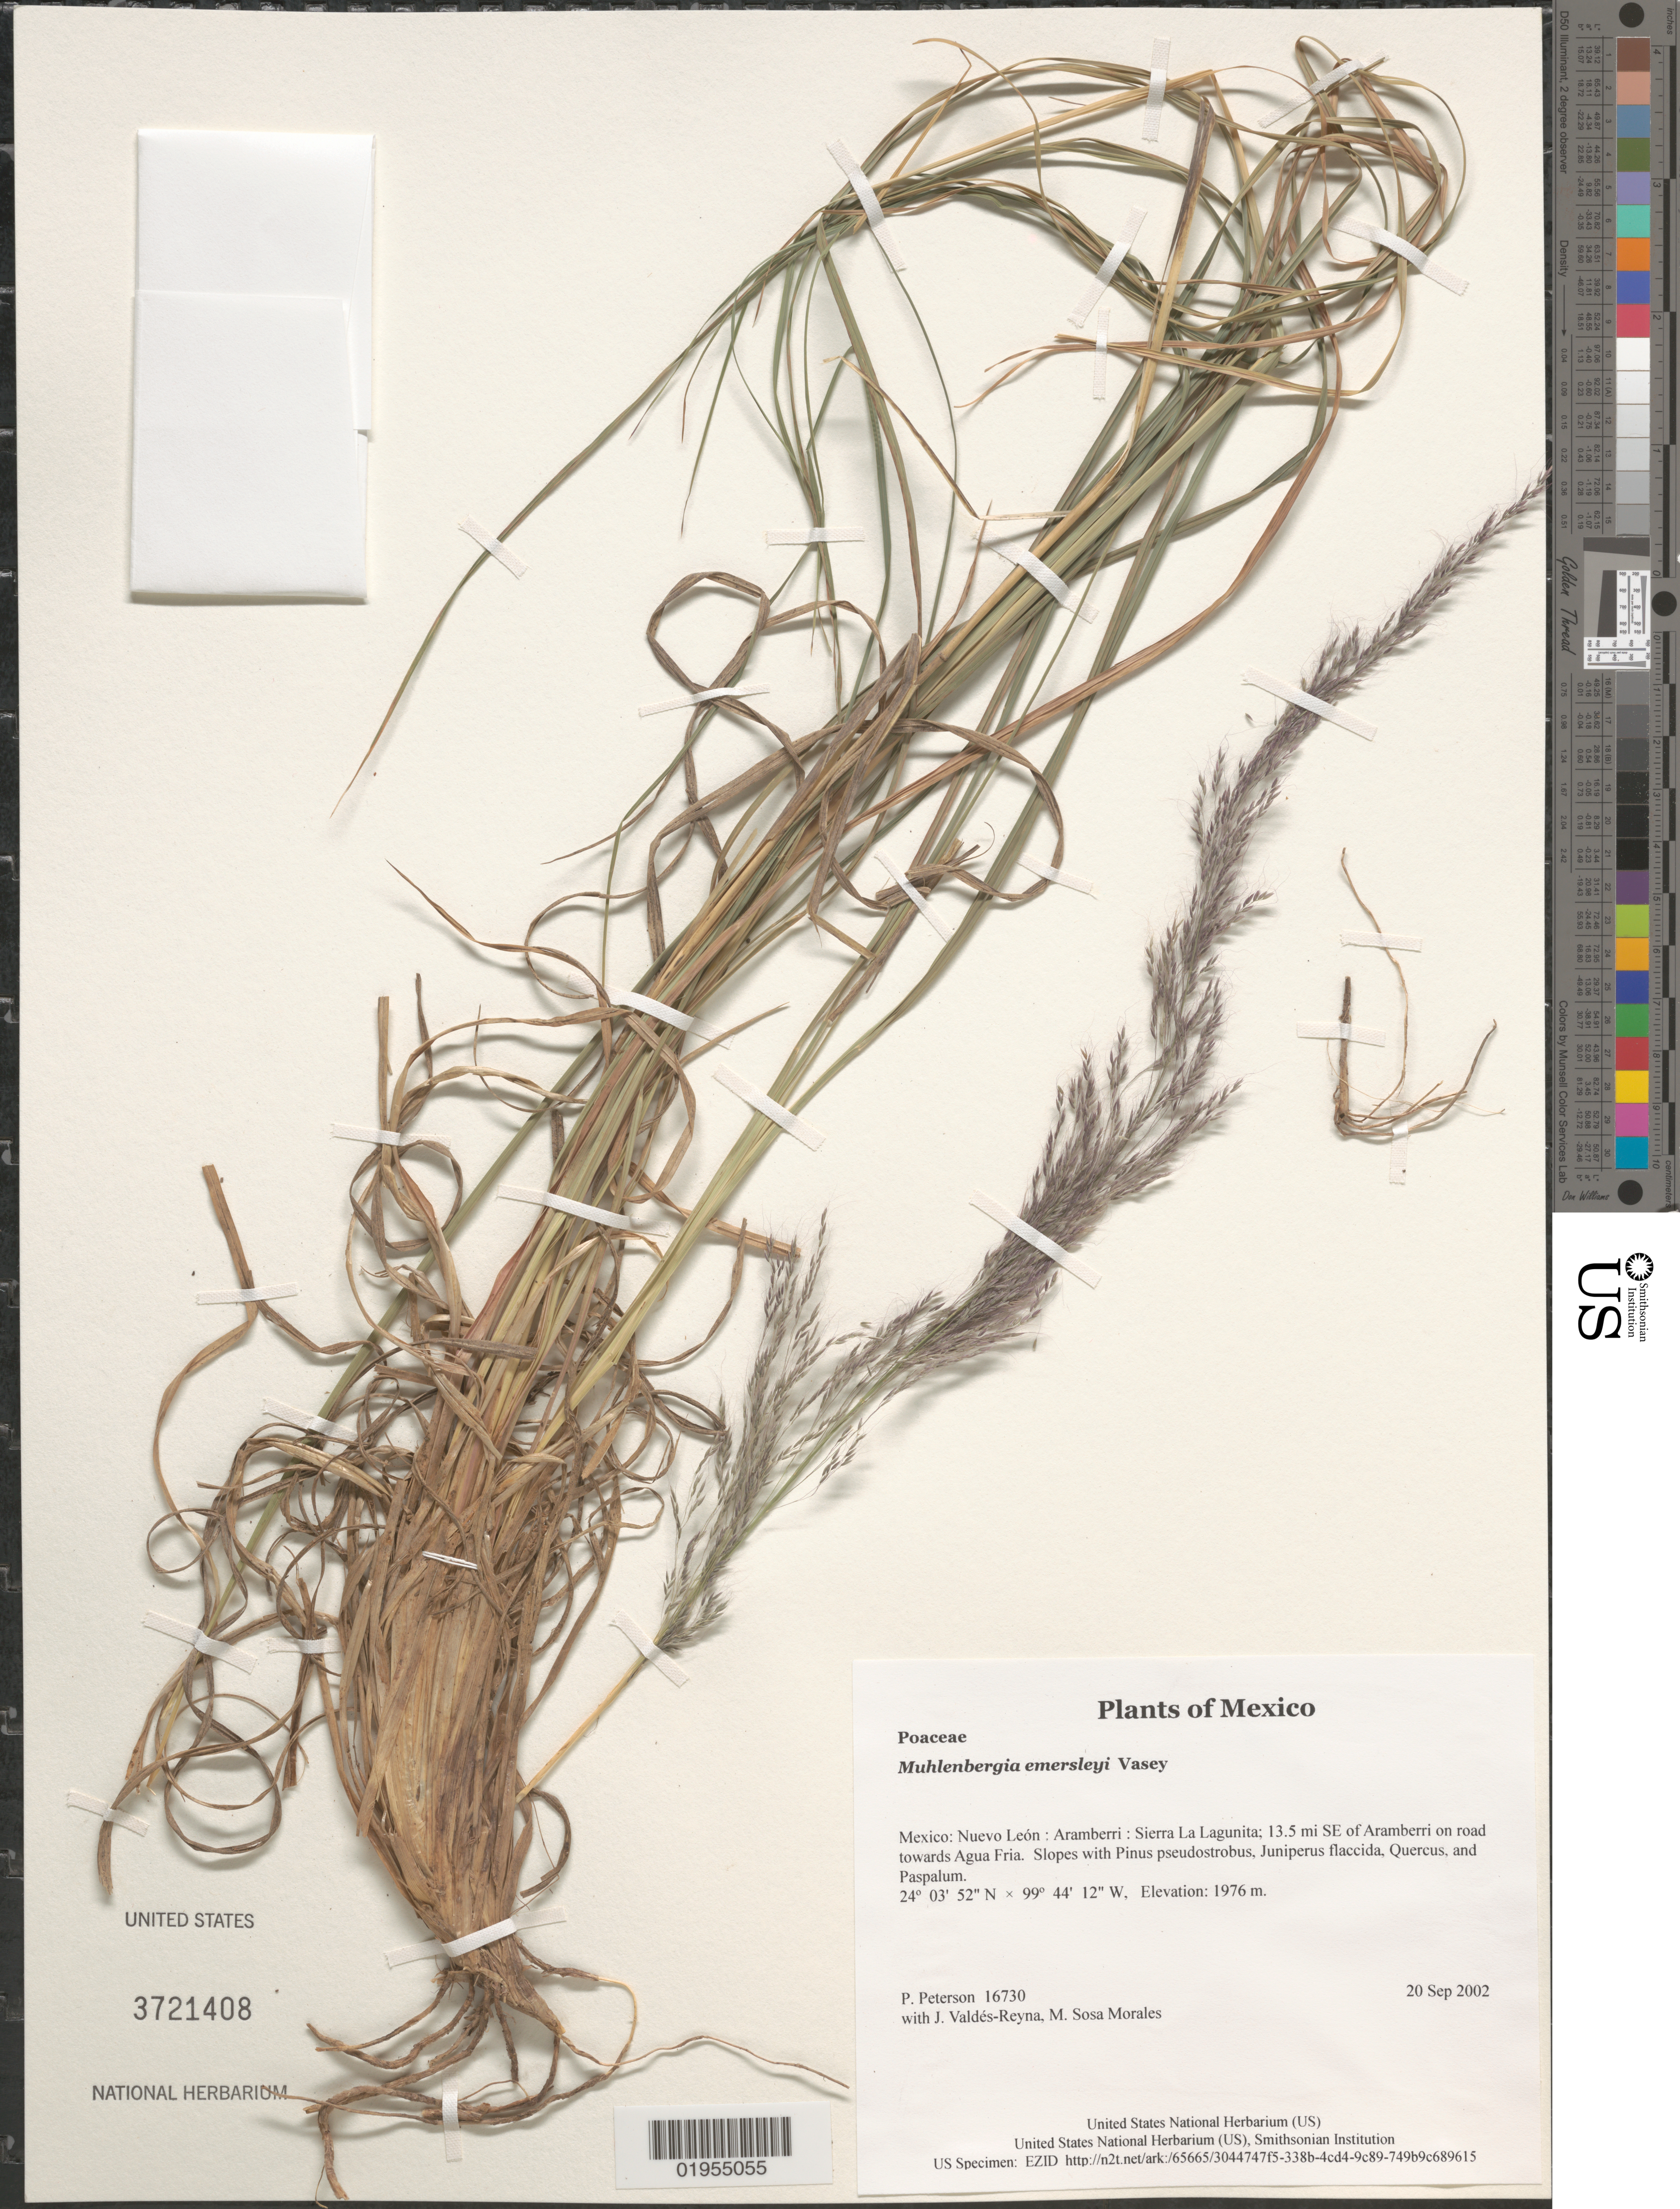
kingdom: Plantae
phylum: Tracheophyta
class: Liliopsida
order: Poales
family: Poaceae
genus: Muhlenbergia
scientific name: Muhlenbergia emersleyi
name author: Vasey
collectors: P. M. Peterson, J. Valdés-Reyna & M. Sosa Morales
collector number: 16730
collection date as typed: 20 Sep 2002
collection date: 2002-09-20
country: Mexico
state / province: Nuevo León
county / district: Aramberri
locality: Sierra La Lagunita; 13.5 mi SE of Aramberri on road towards Agua Fria. Slopes with Pinus pseudostrobus, Juniperus flaccida, Quercus, and Paspalum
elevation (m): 1976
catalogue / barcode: US 3721408